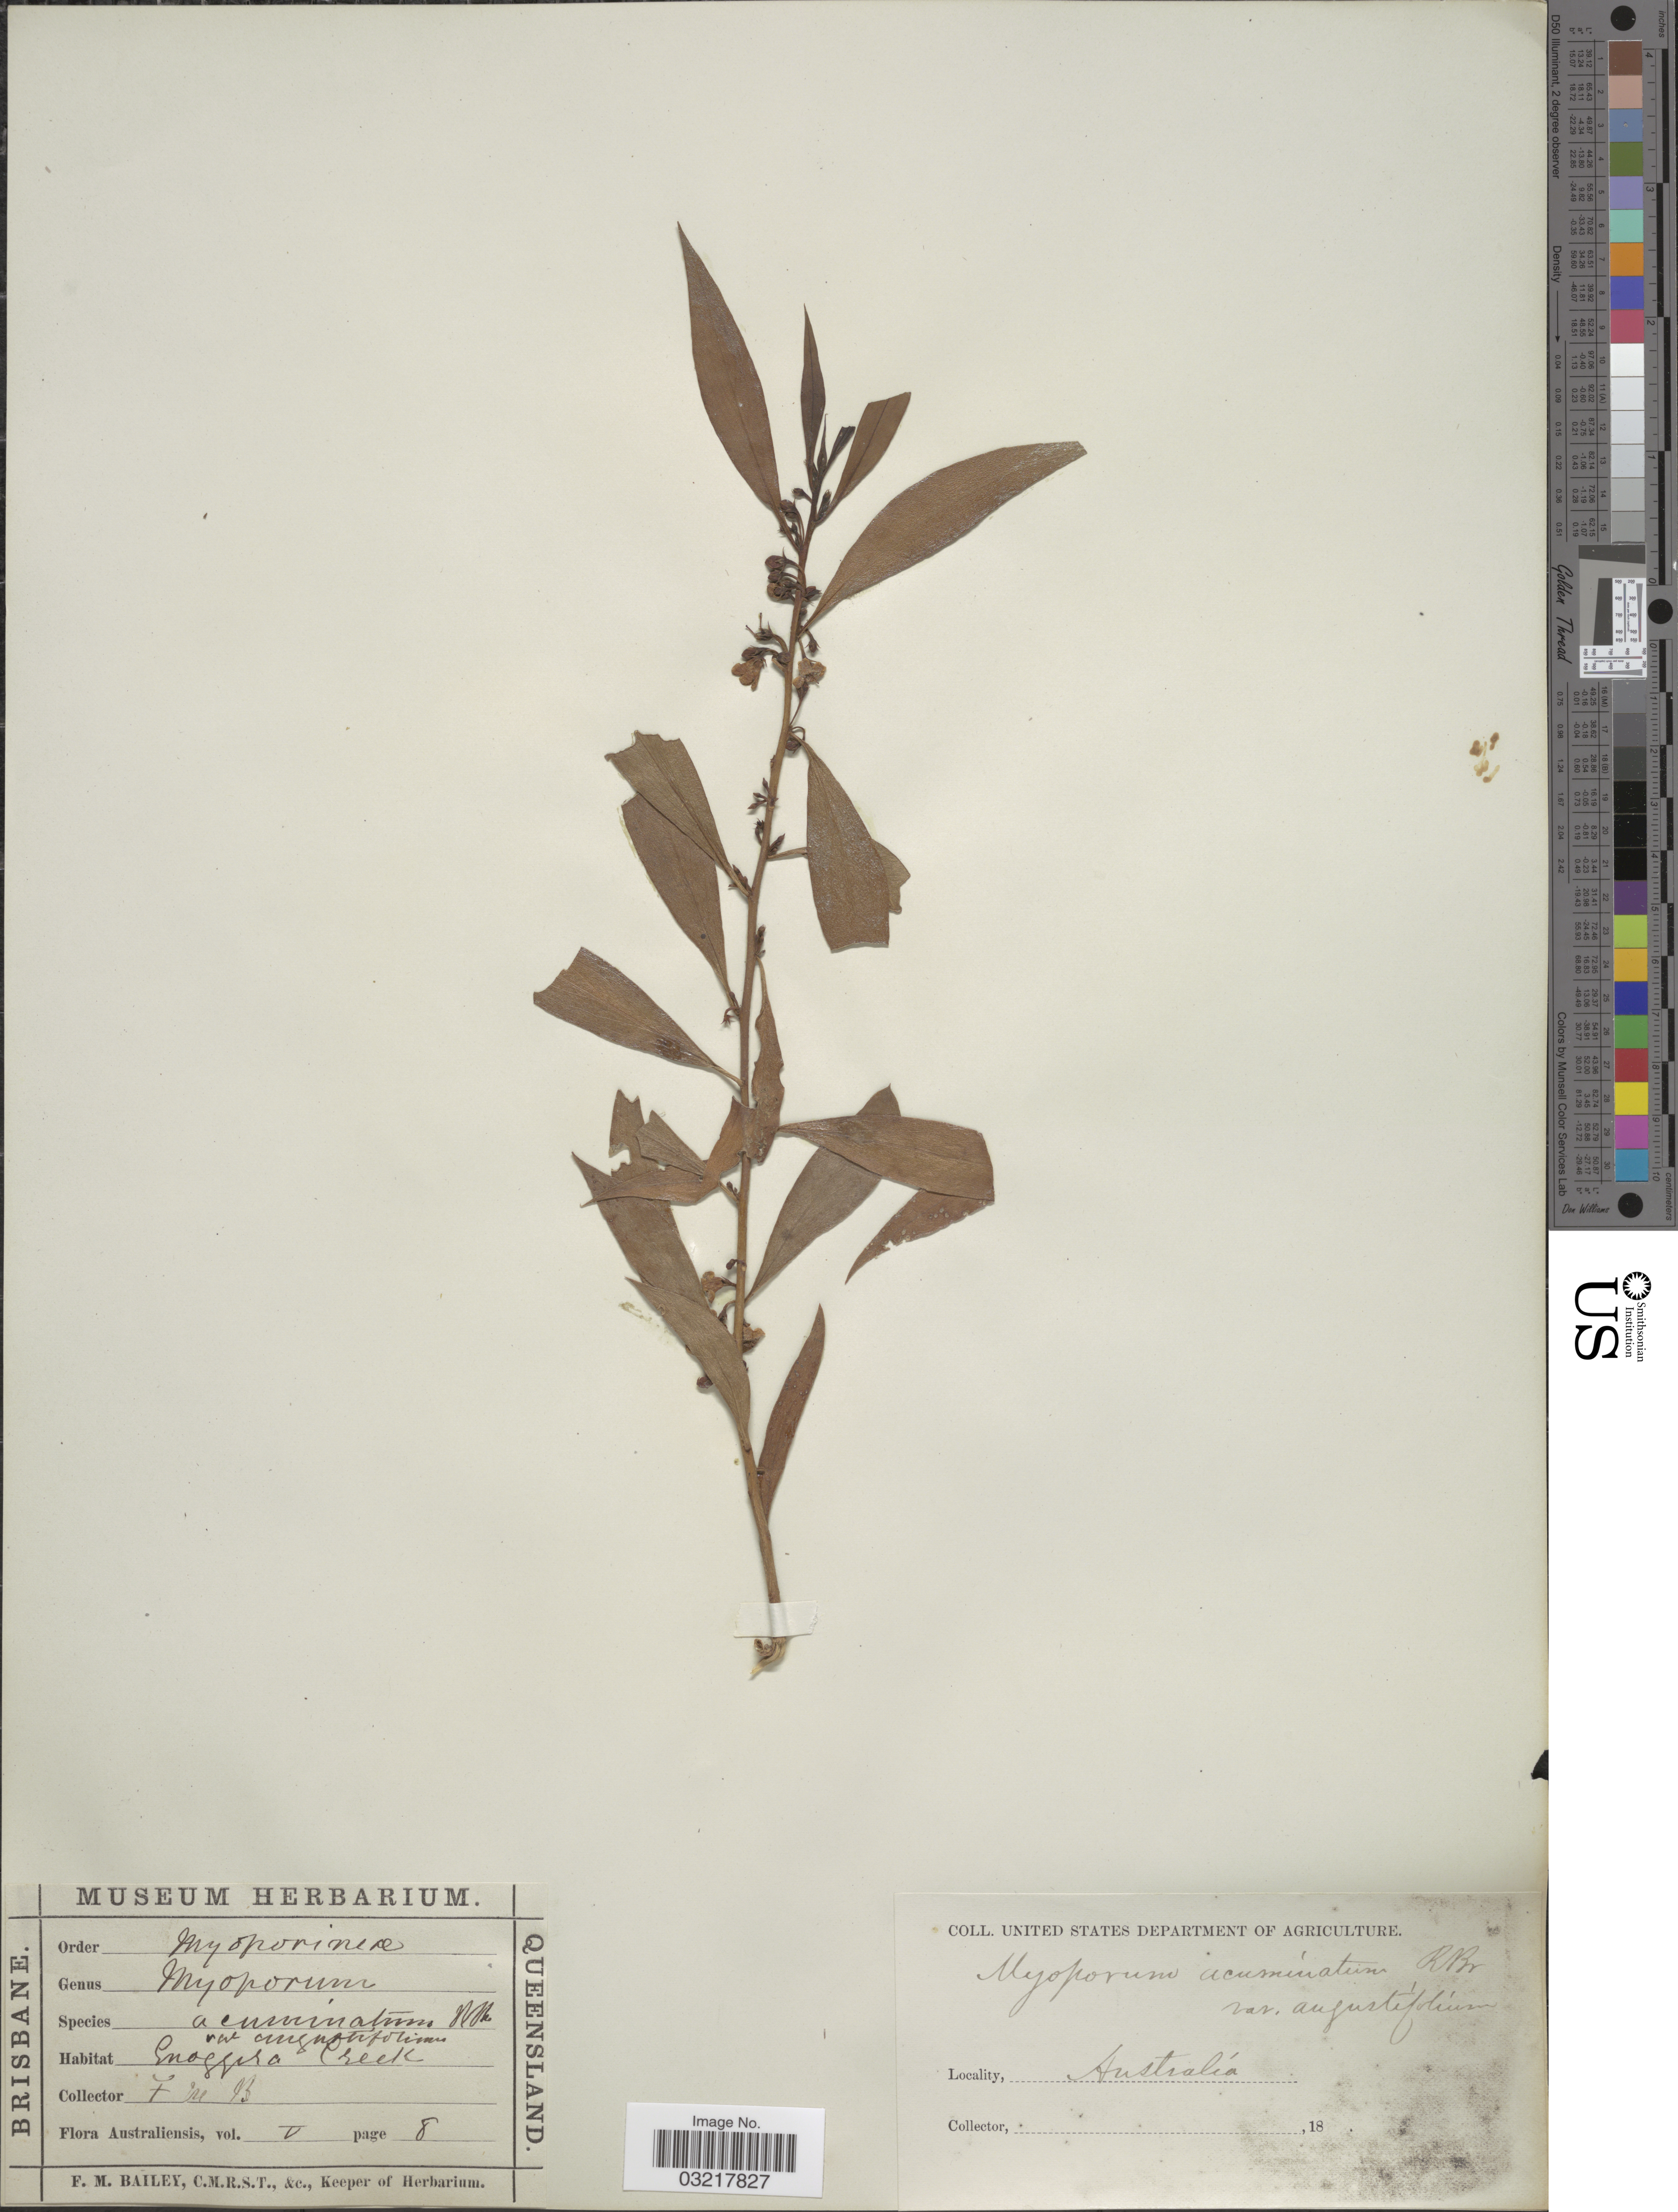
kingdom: Plantae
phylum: Tracheophyta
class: Magnoliopsida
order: Lamiales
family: Scrophulariaceae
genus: Myoporum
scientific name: Myoporum acuminatum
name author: R. Br.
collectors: F. M. Bailey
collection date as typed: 18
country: Australia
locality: Enoggera Creek.